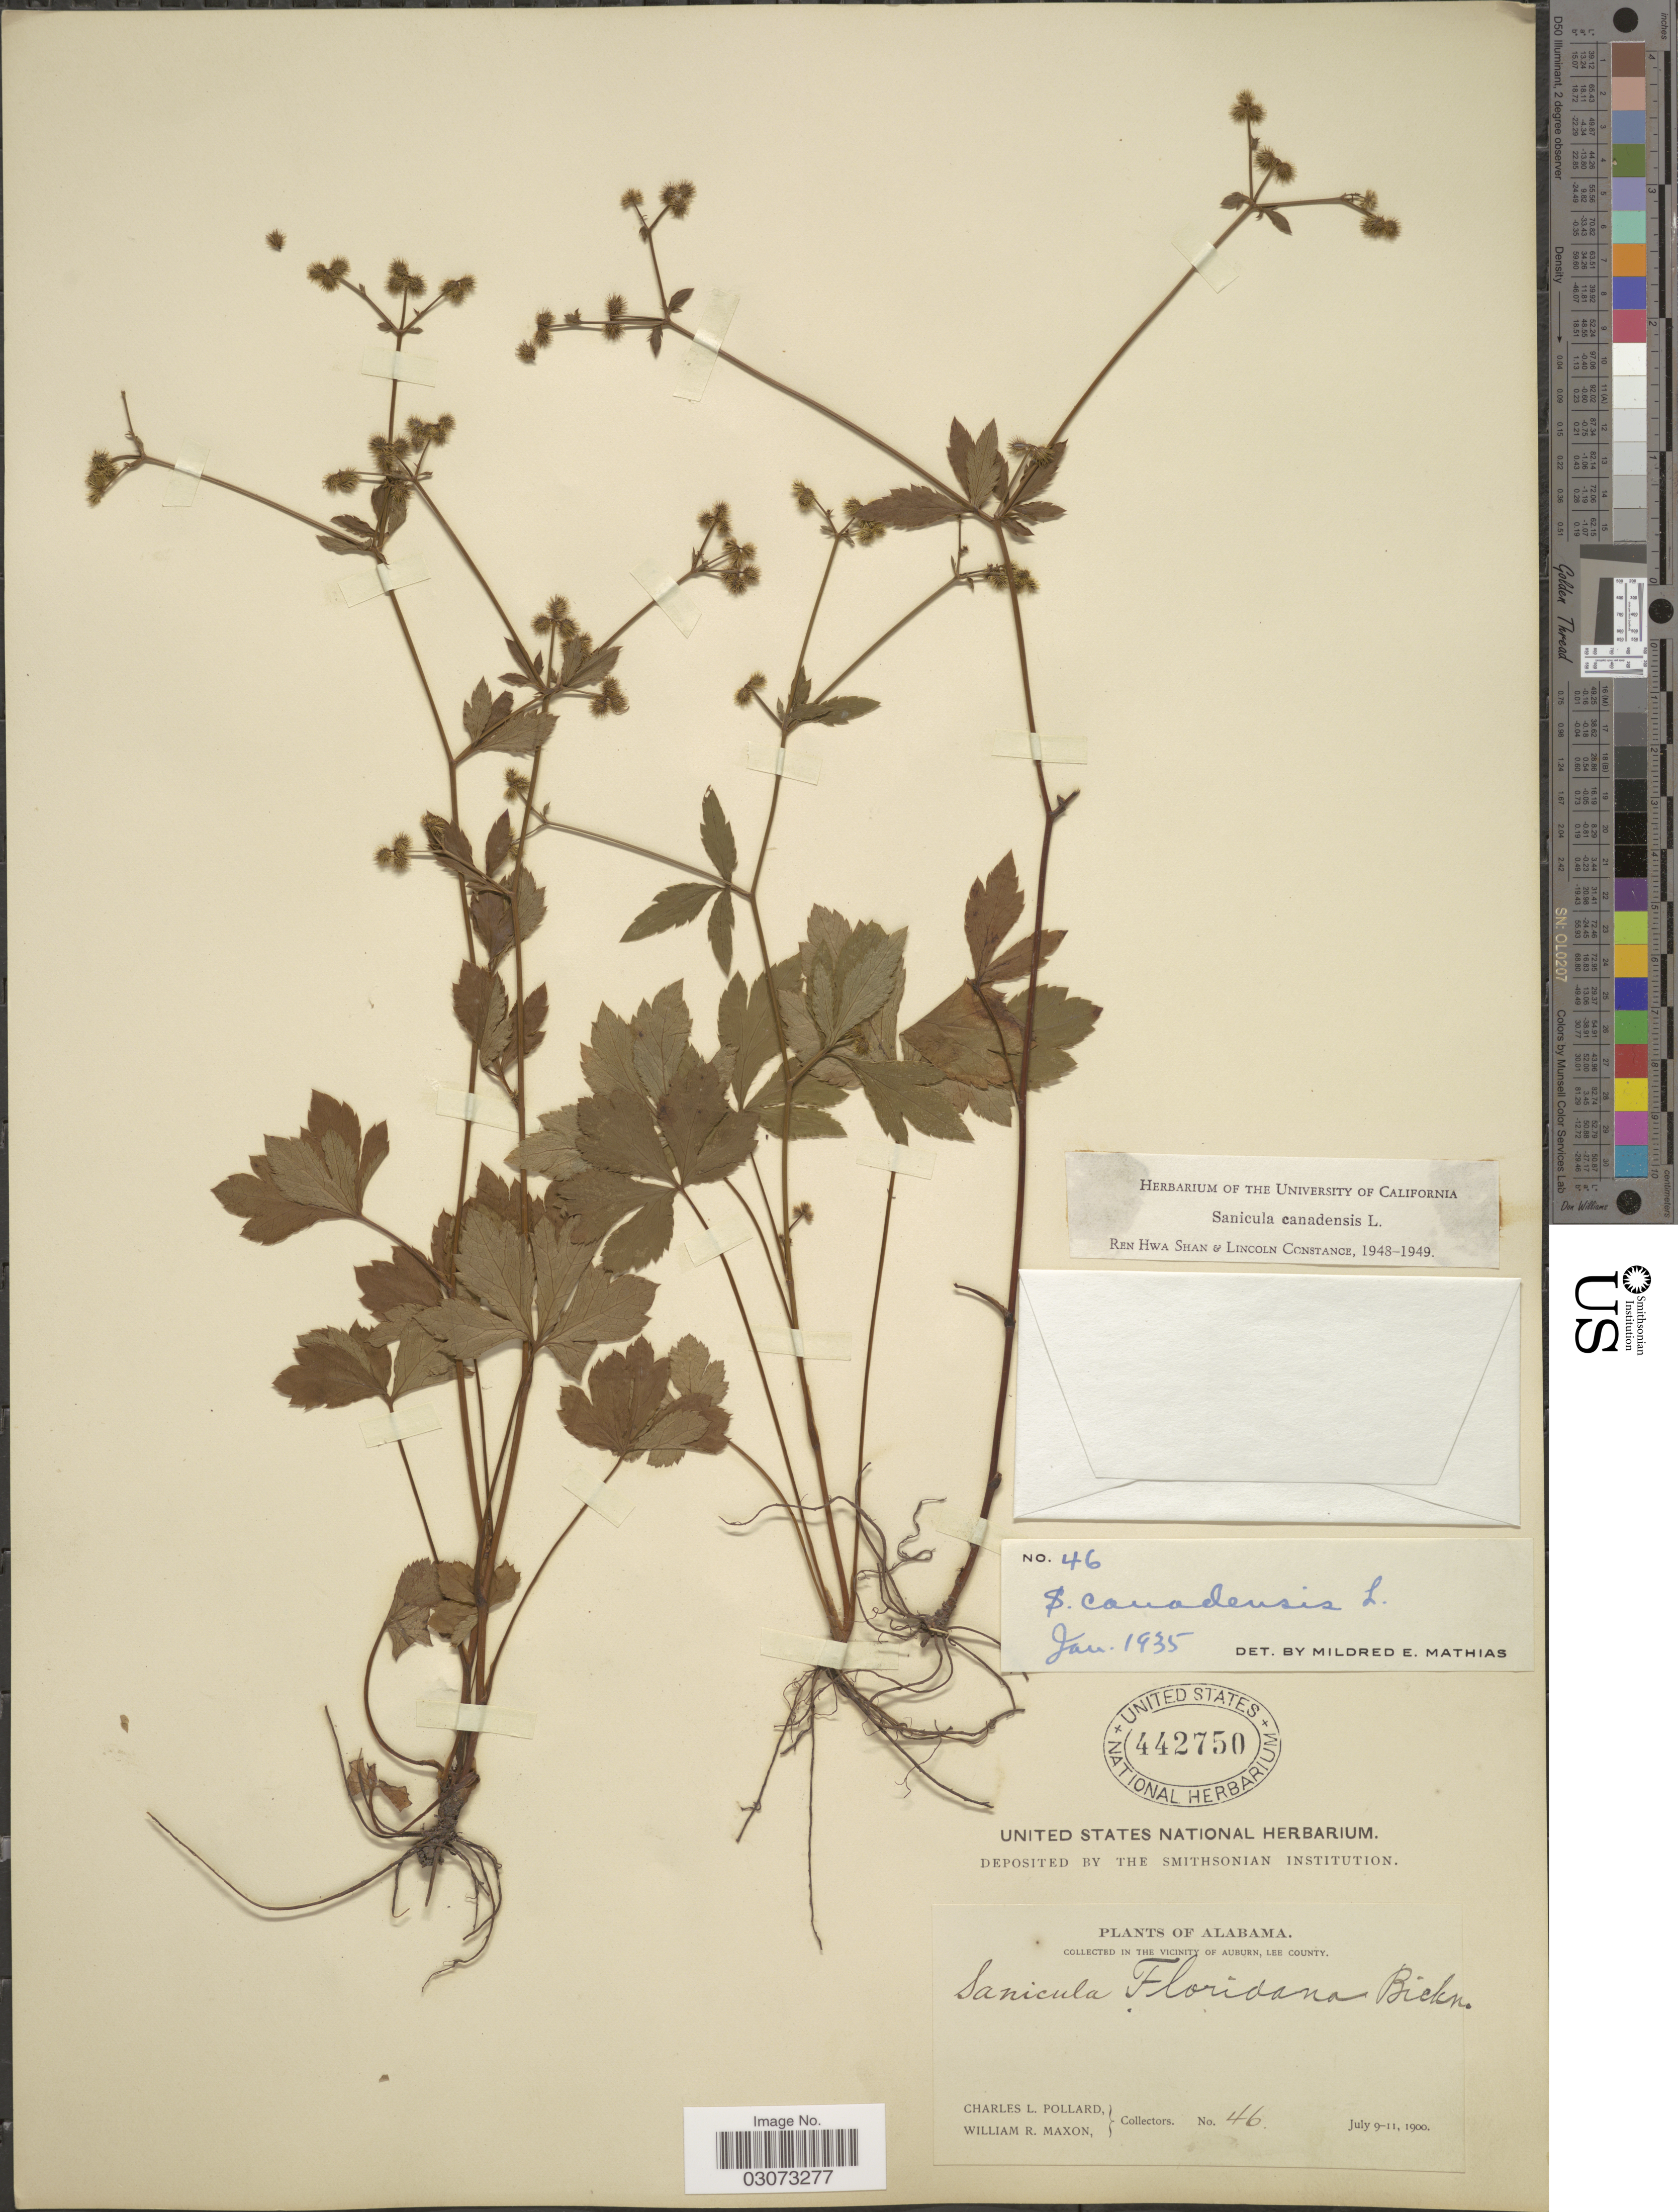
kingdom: Plantae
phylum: Tracheophyta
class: Magnoliopsida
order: Apiales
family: Apiaceae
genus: Sanicula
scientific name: Sanicula canadensis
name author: L.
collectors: C. L. Pollard & W. R. Maxon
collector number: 46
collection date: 1900-07-09/1900-07-11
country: United States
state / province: Alabama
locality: Collected in the Vicinity of Auburn, Lee County.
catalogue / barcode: US 442750